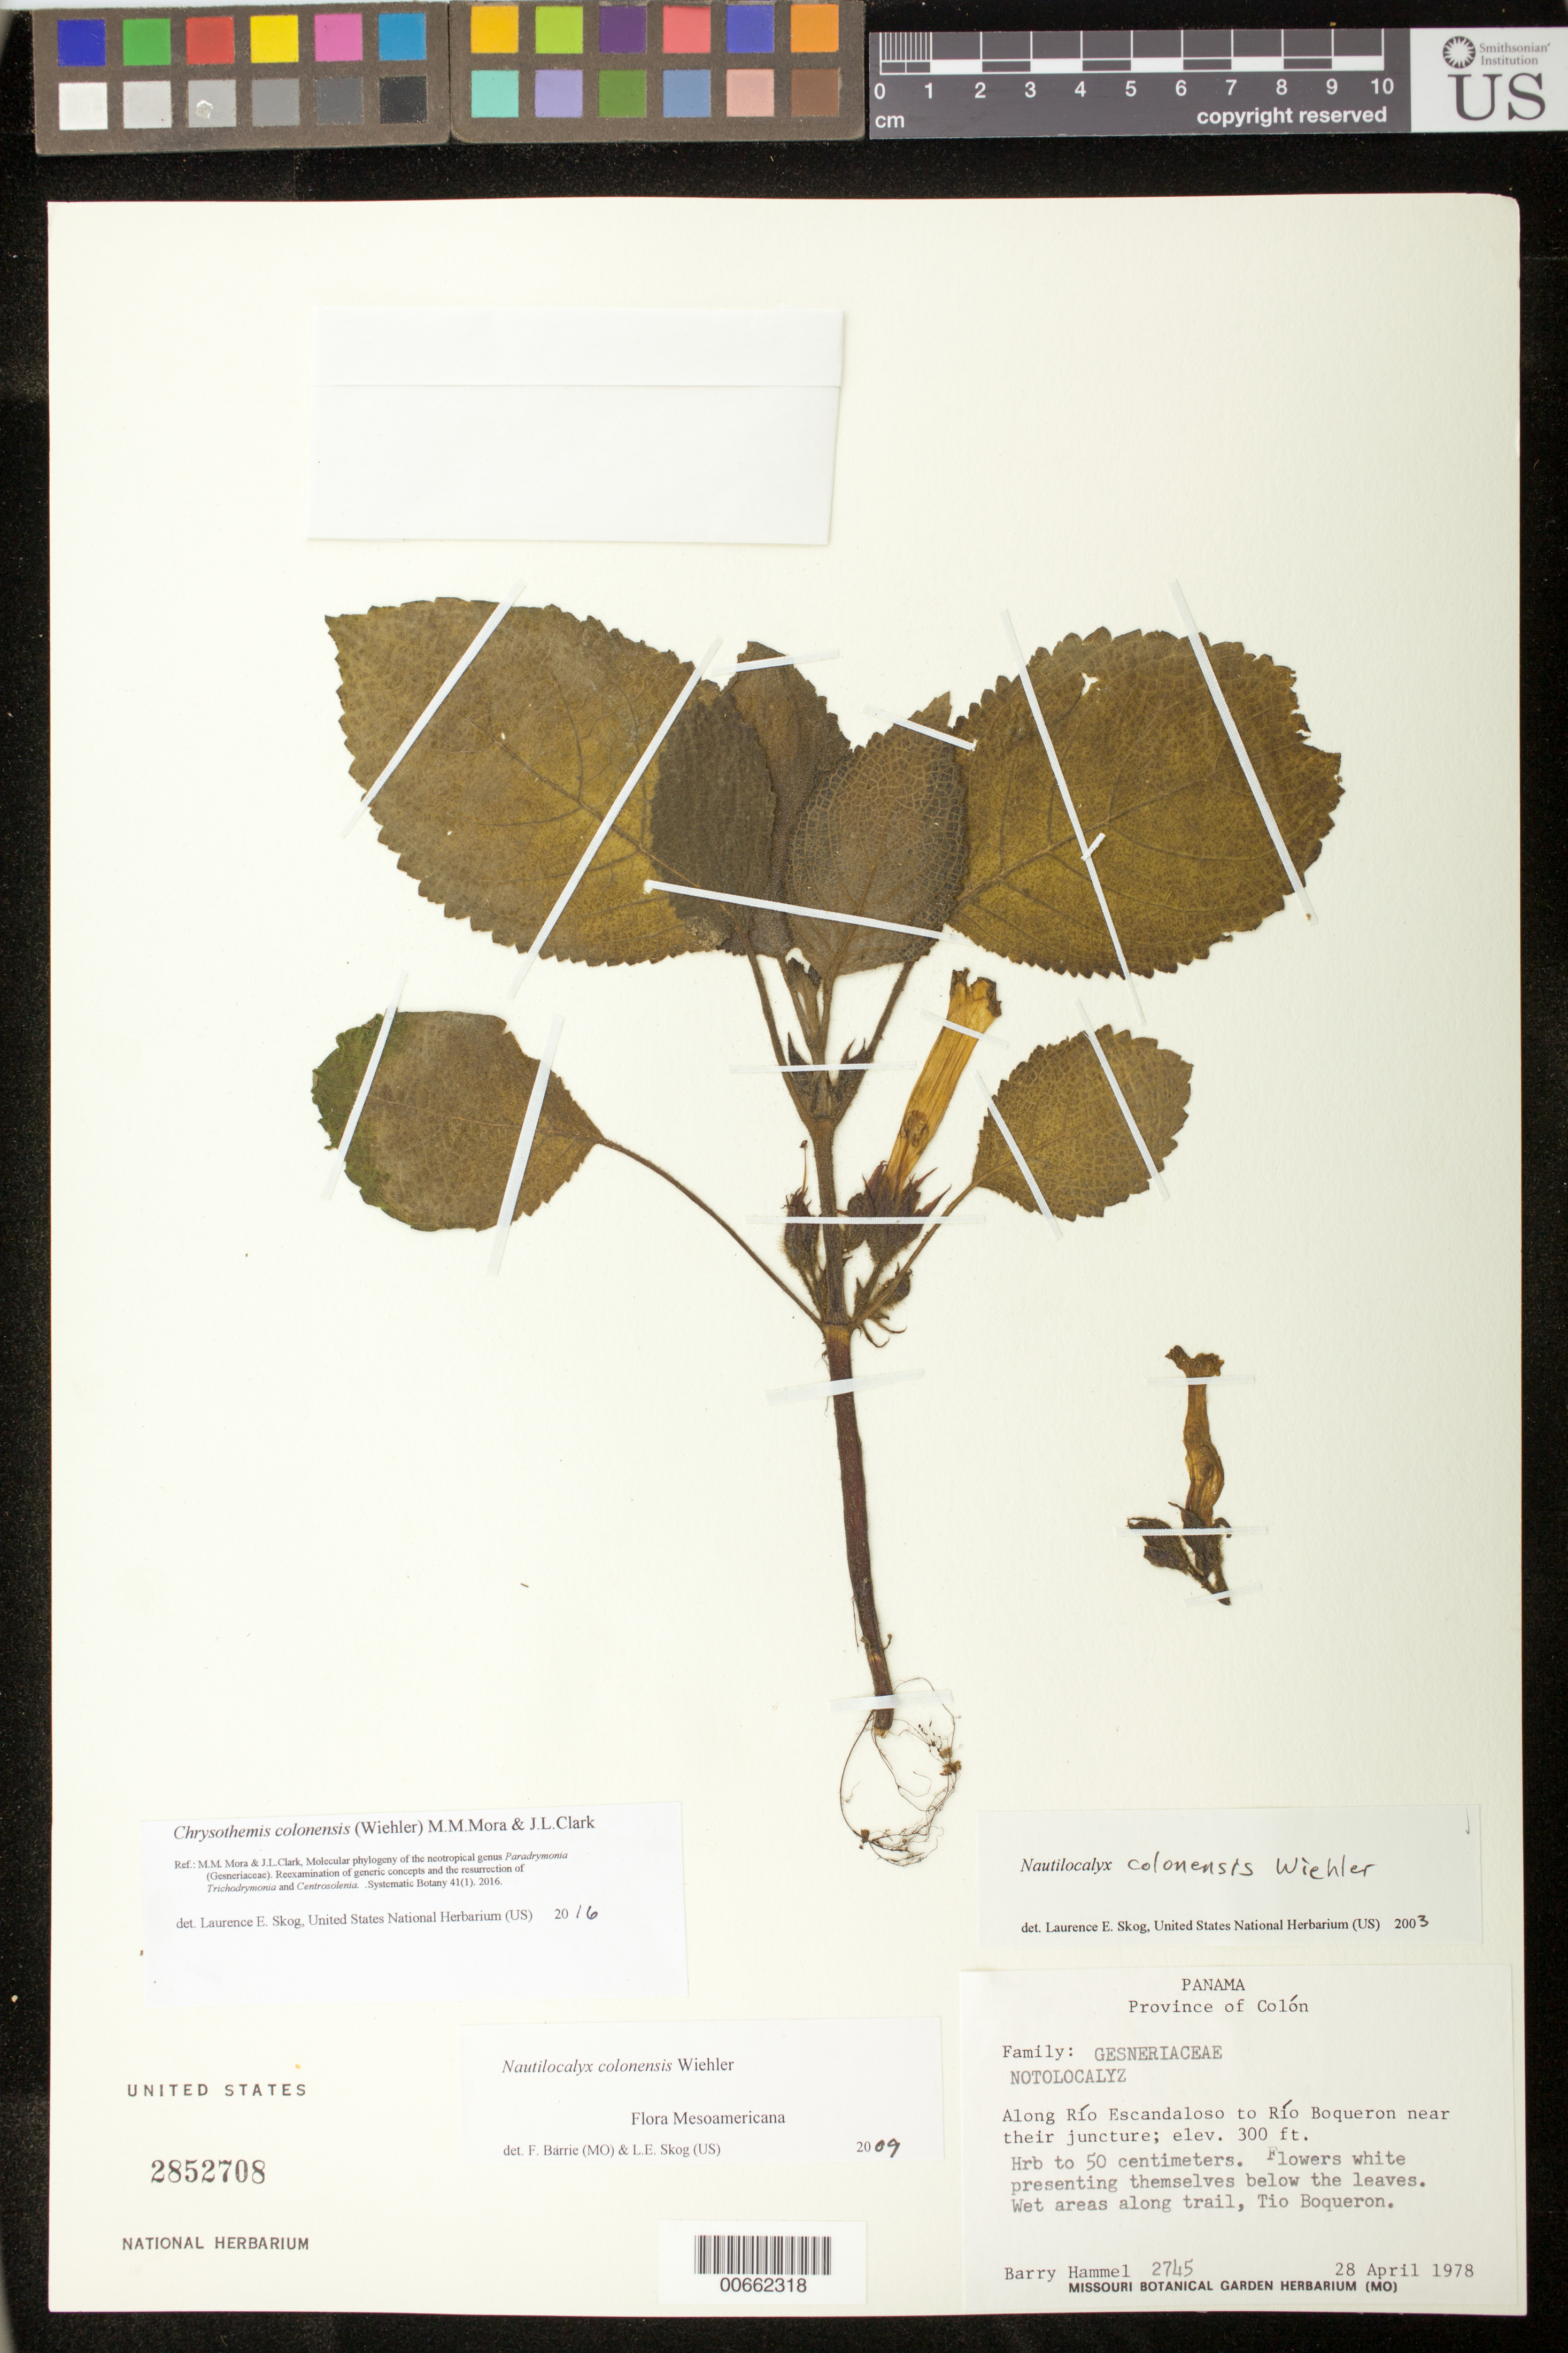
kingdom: Plantae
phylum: Tracheophyta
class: Magnoliopsida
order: Lamiales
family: Gesneriaceae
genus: Chrysothemis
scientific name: Chrysothemis colonensis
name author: (Wiehler) M.M. Mora & J.L. Clark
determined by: Skog, Laurence E.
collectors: B. Hammel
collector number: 2745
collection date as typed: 28 Apr 1978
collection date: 1978-04-28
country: Panama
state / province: Colón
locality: Along Rio Escandaloso to Rio Boqueron near their juncture, río Boqueron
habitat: Wet areas along trail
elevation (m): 91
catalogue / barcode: US 2852708